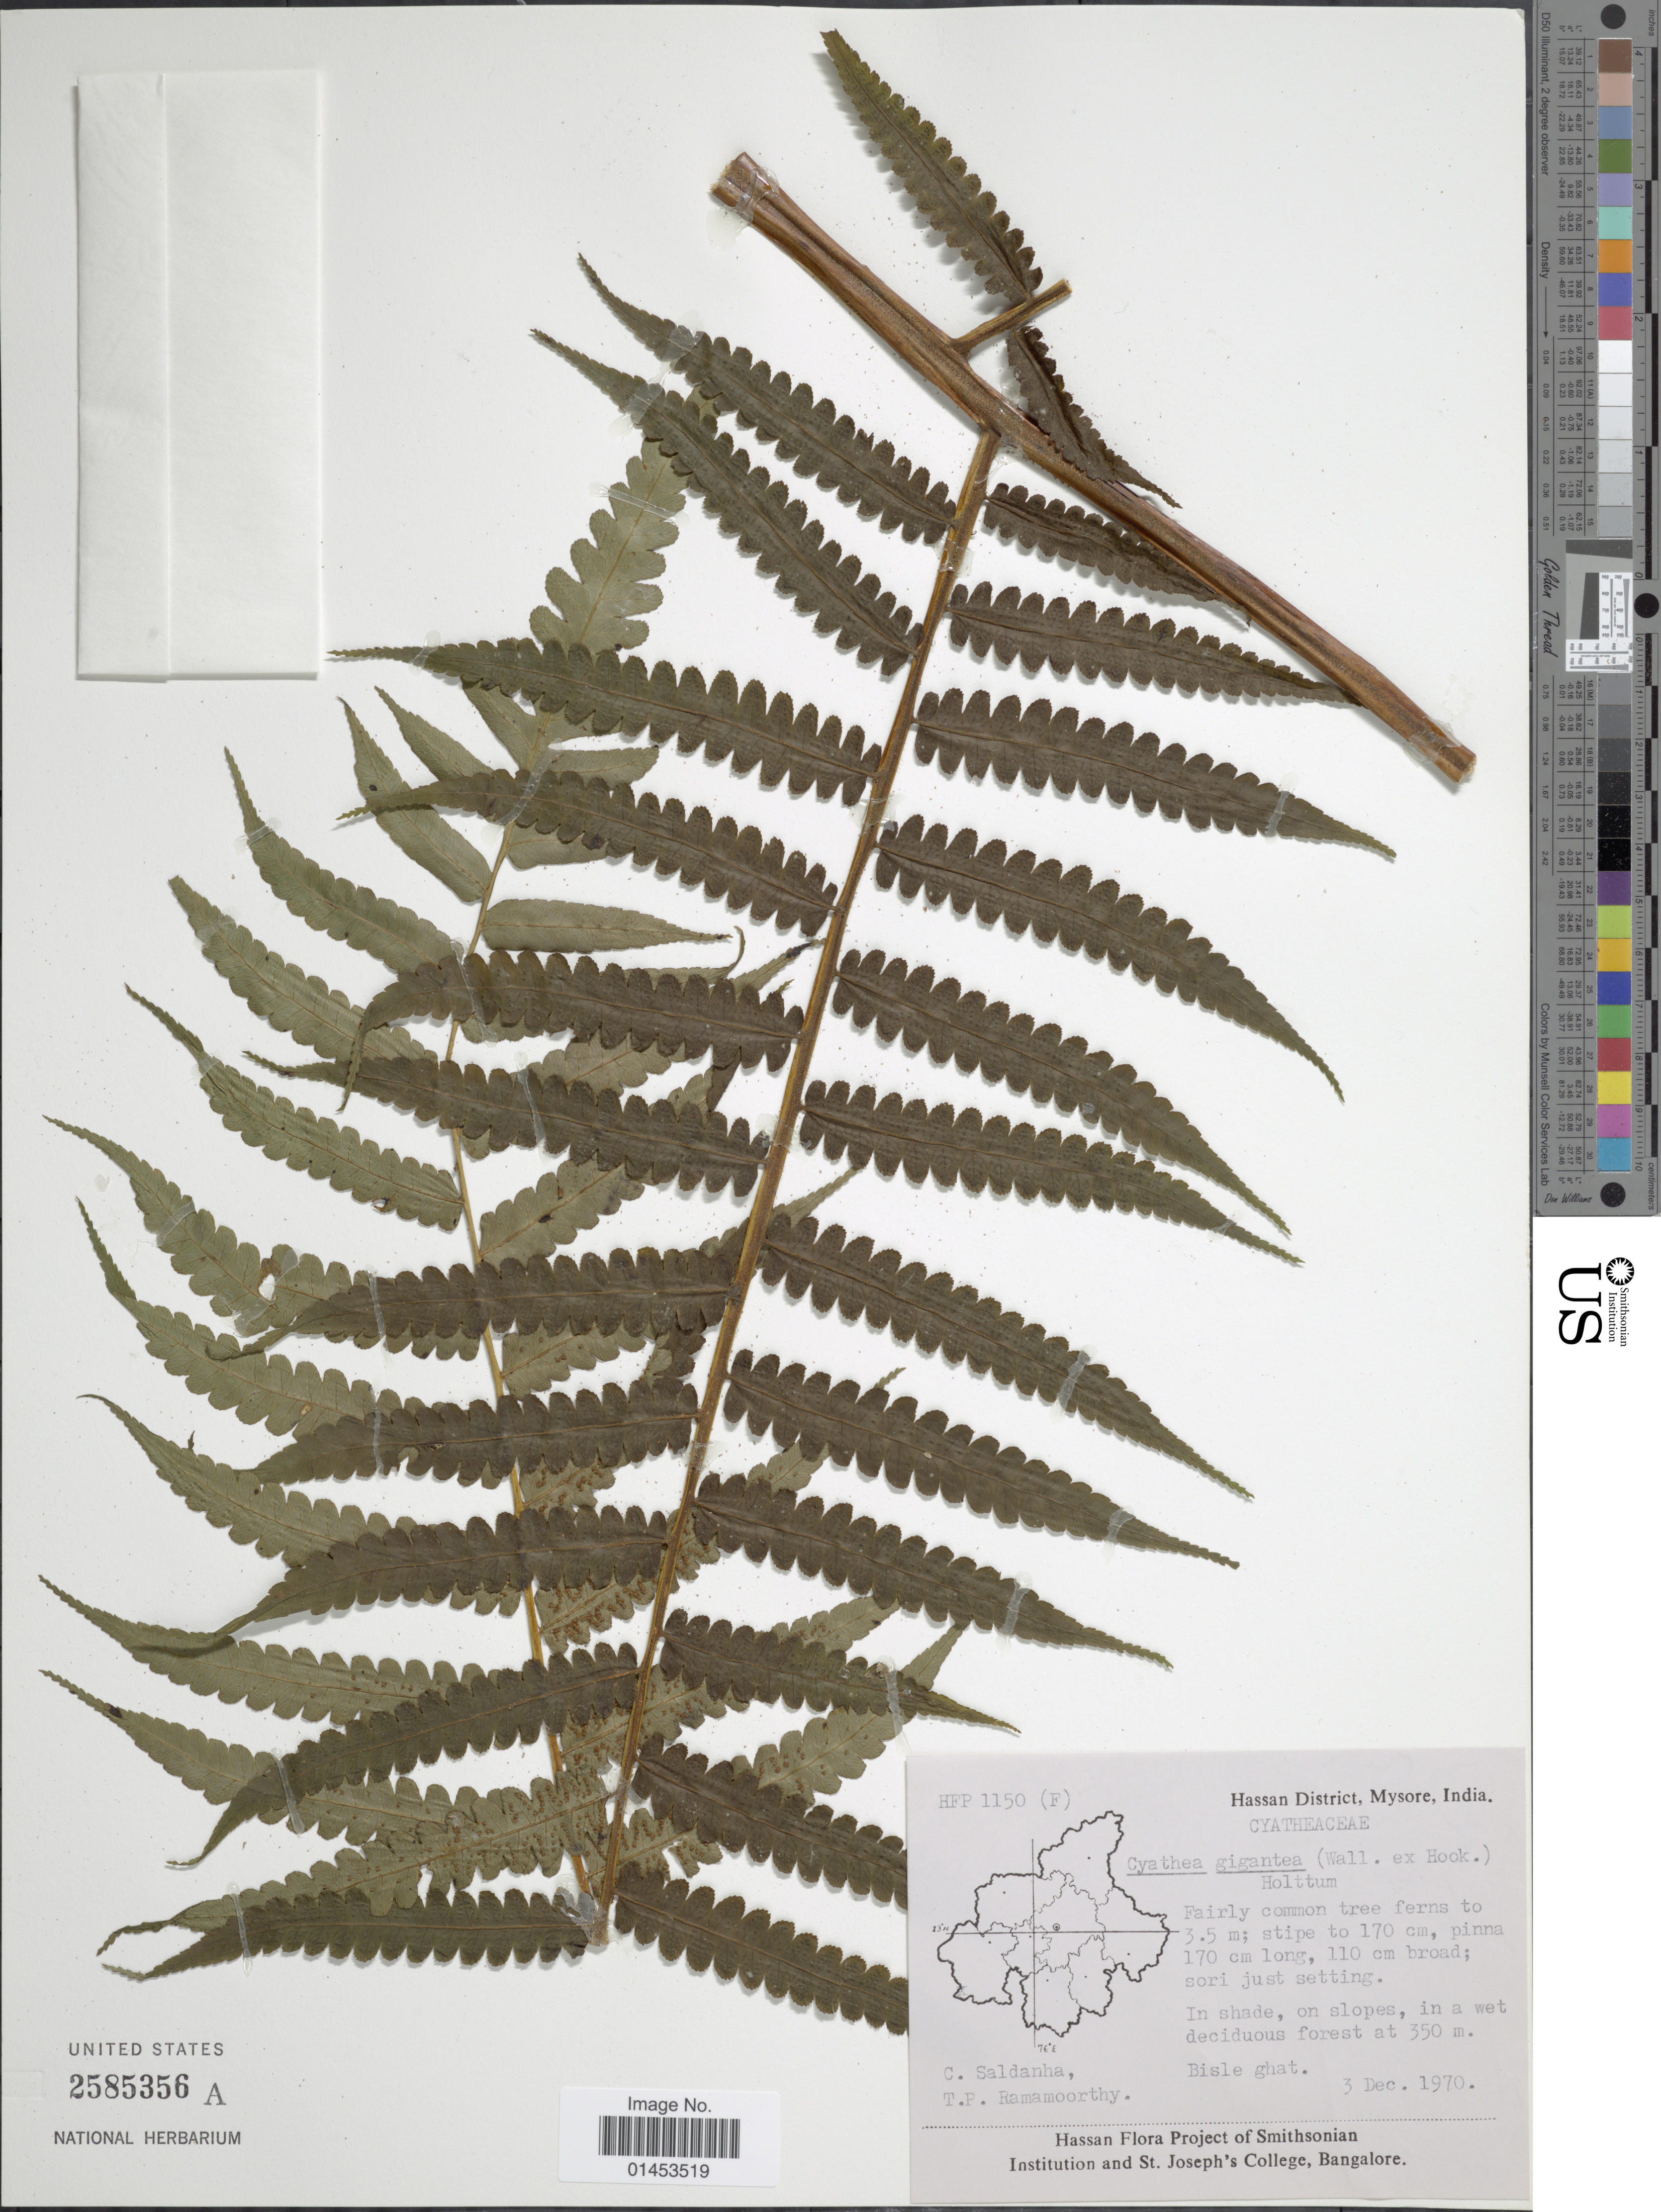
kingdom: Plantae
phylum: Tracheophyta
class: Polypodiopsida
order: Cyatheales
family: Cyatheaceae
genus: Cyathea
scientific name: Cyathea gigantea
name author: (Wall. ex Hook.) Holttum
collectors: C. Saldanha & T. P. Ramamoorthy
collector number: HFP1150(F)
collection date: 1970-12-03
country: India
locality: Hassan District, Mysore, India, Bisle Ghat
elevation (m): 350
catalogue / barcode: US 2585356A